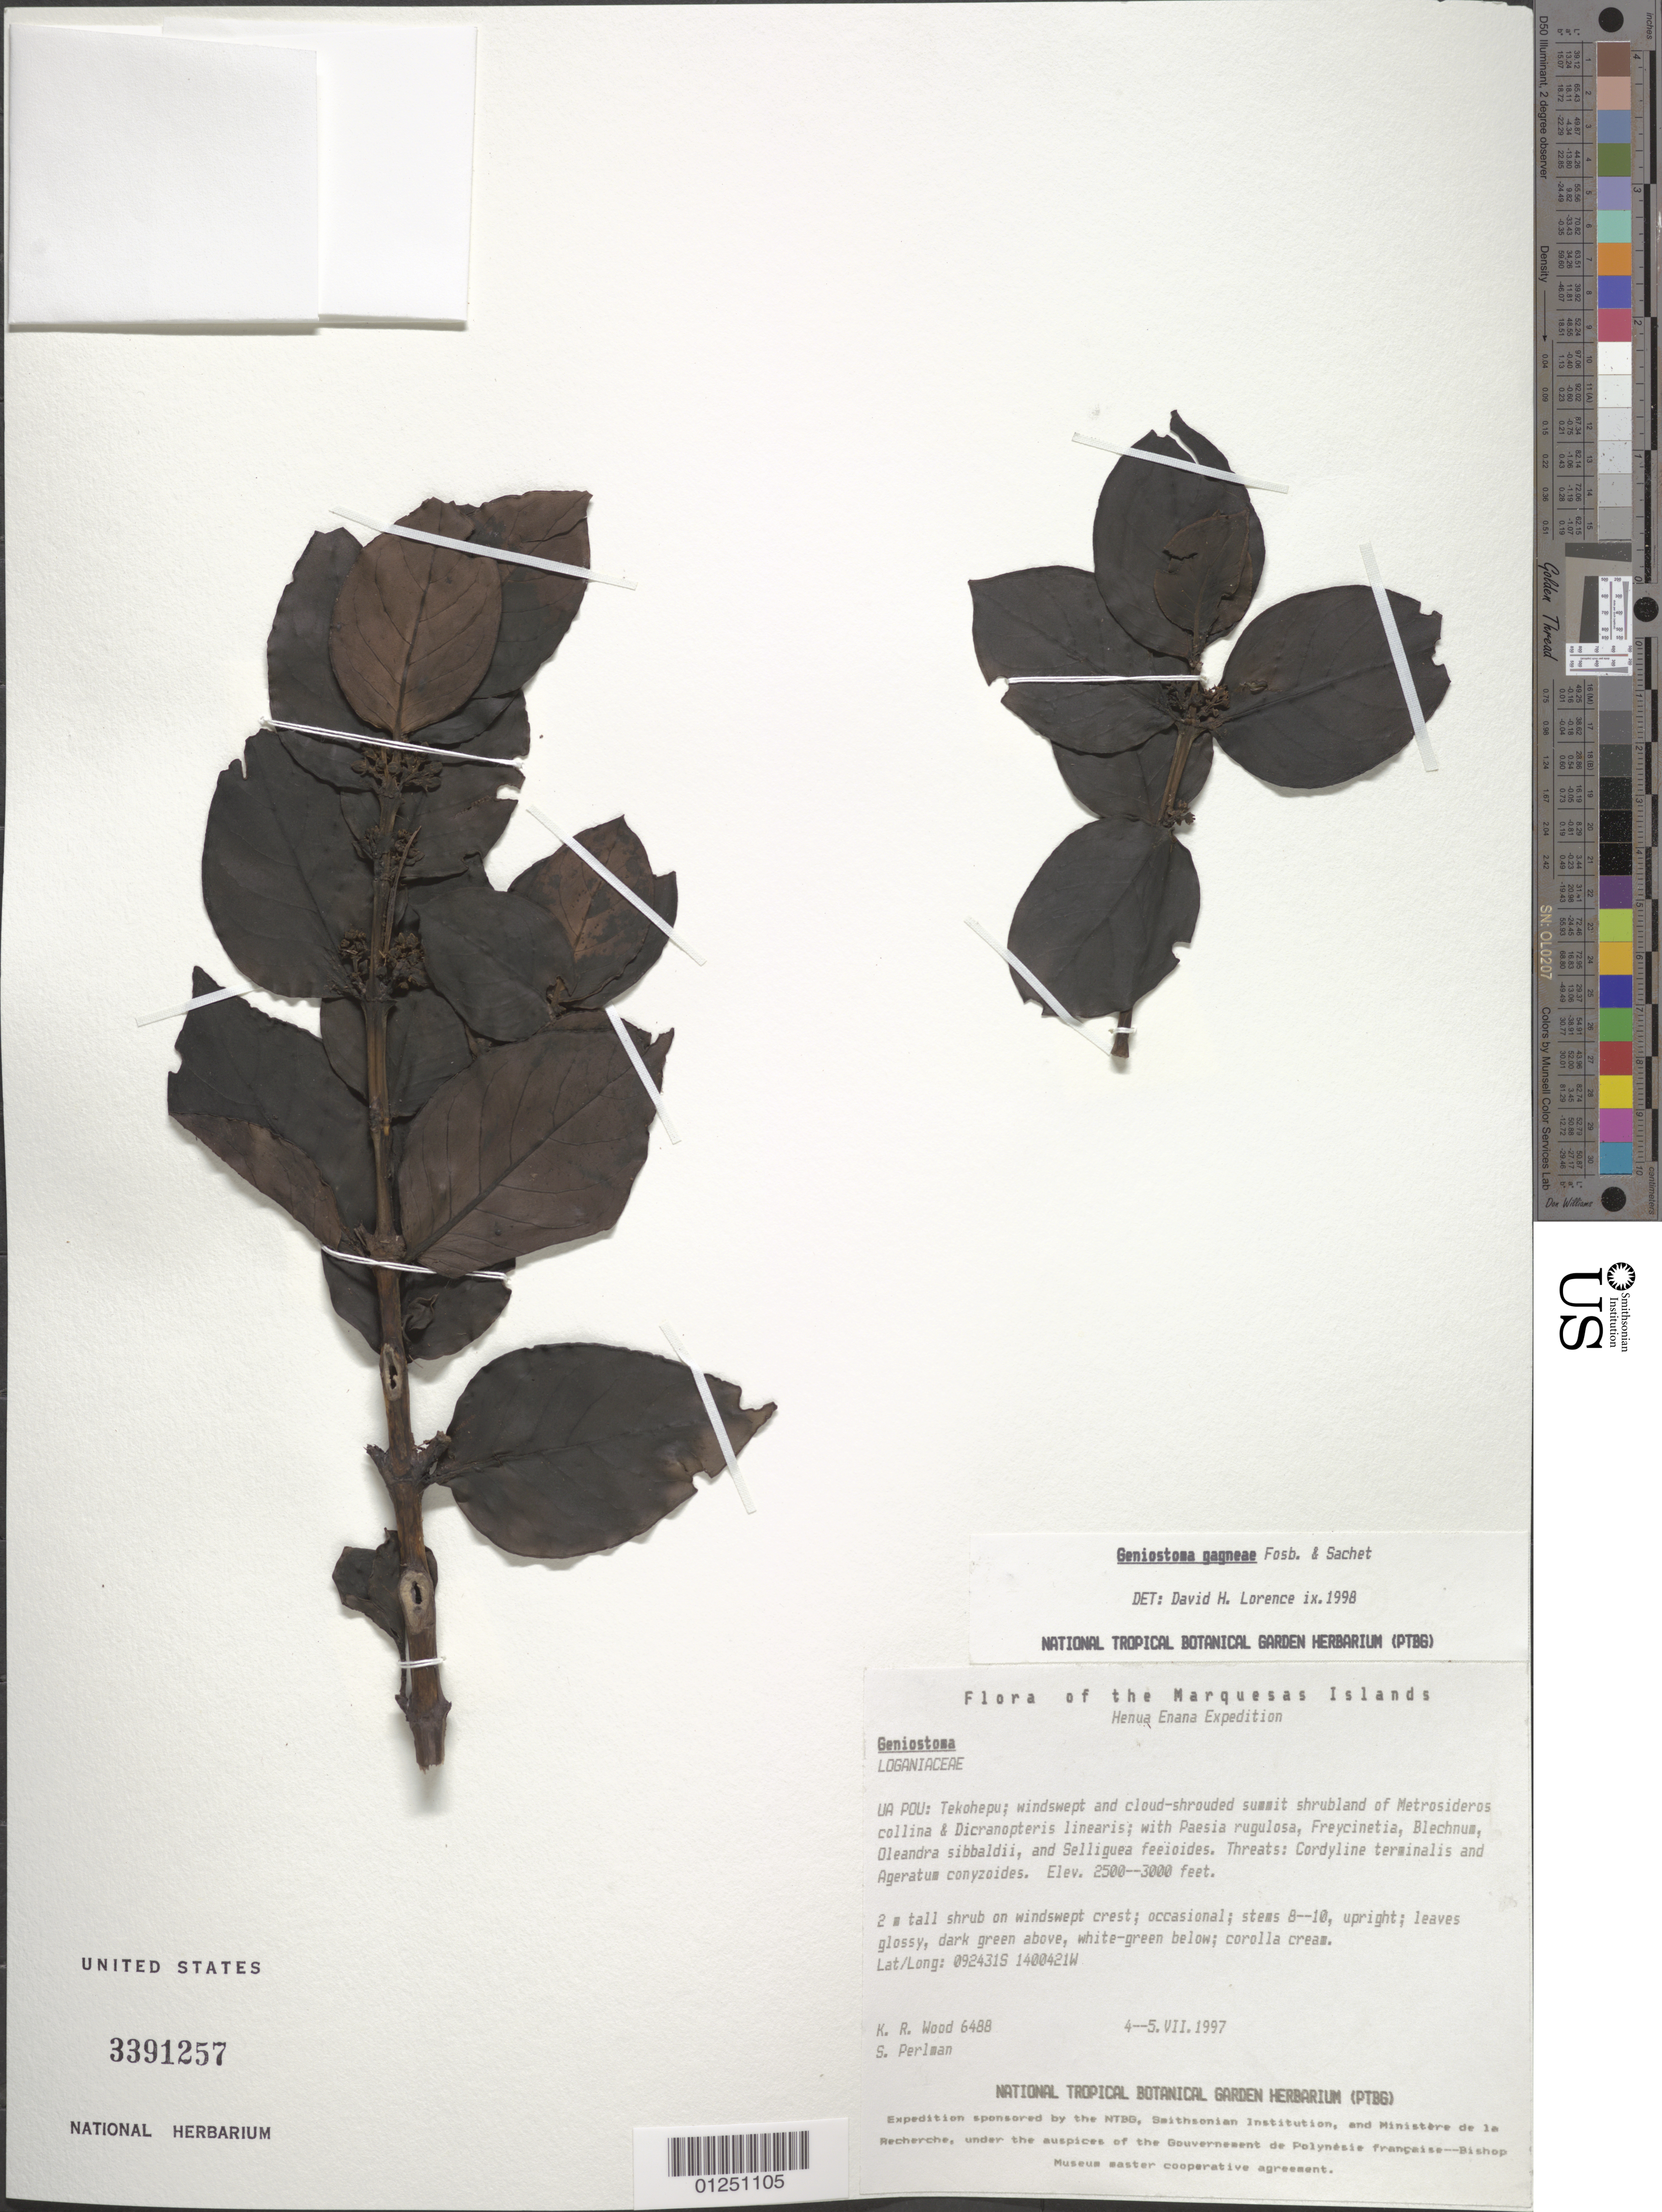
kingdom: Plantae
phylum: Tracheophyta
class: Magnoliopsida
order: Gentianales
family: Loganiaceae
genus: Geniostoma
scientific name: Geniostoma gagneae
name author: Fosberg & Sachet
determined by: Lorence, David H., (PTBG), National Tropical Botanical Garden (UNITED STATES)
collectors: K. R. Wood & S. P. Perlman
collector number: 6488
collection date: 1997-07-04/1997-07-05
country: French Polynesia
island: Ua Pou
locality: Tekohepo, summit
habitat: Shrubland of Metrosideros collina - Dicranopteris linearis; windswept and cloud shrouded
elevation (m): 762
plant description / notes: Cordyline terminalis, Ageratum conyzoides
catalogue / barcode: US 3391257